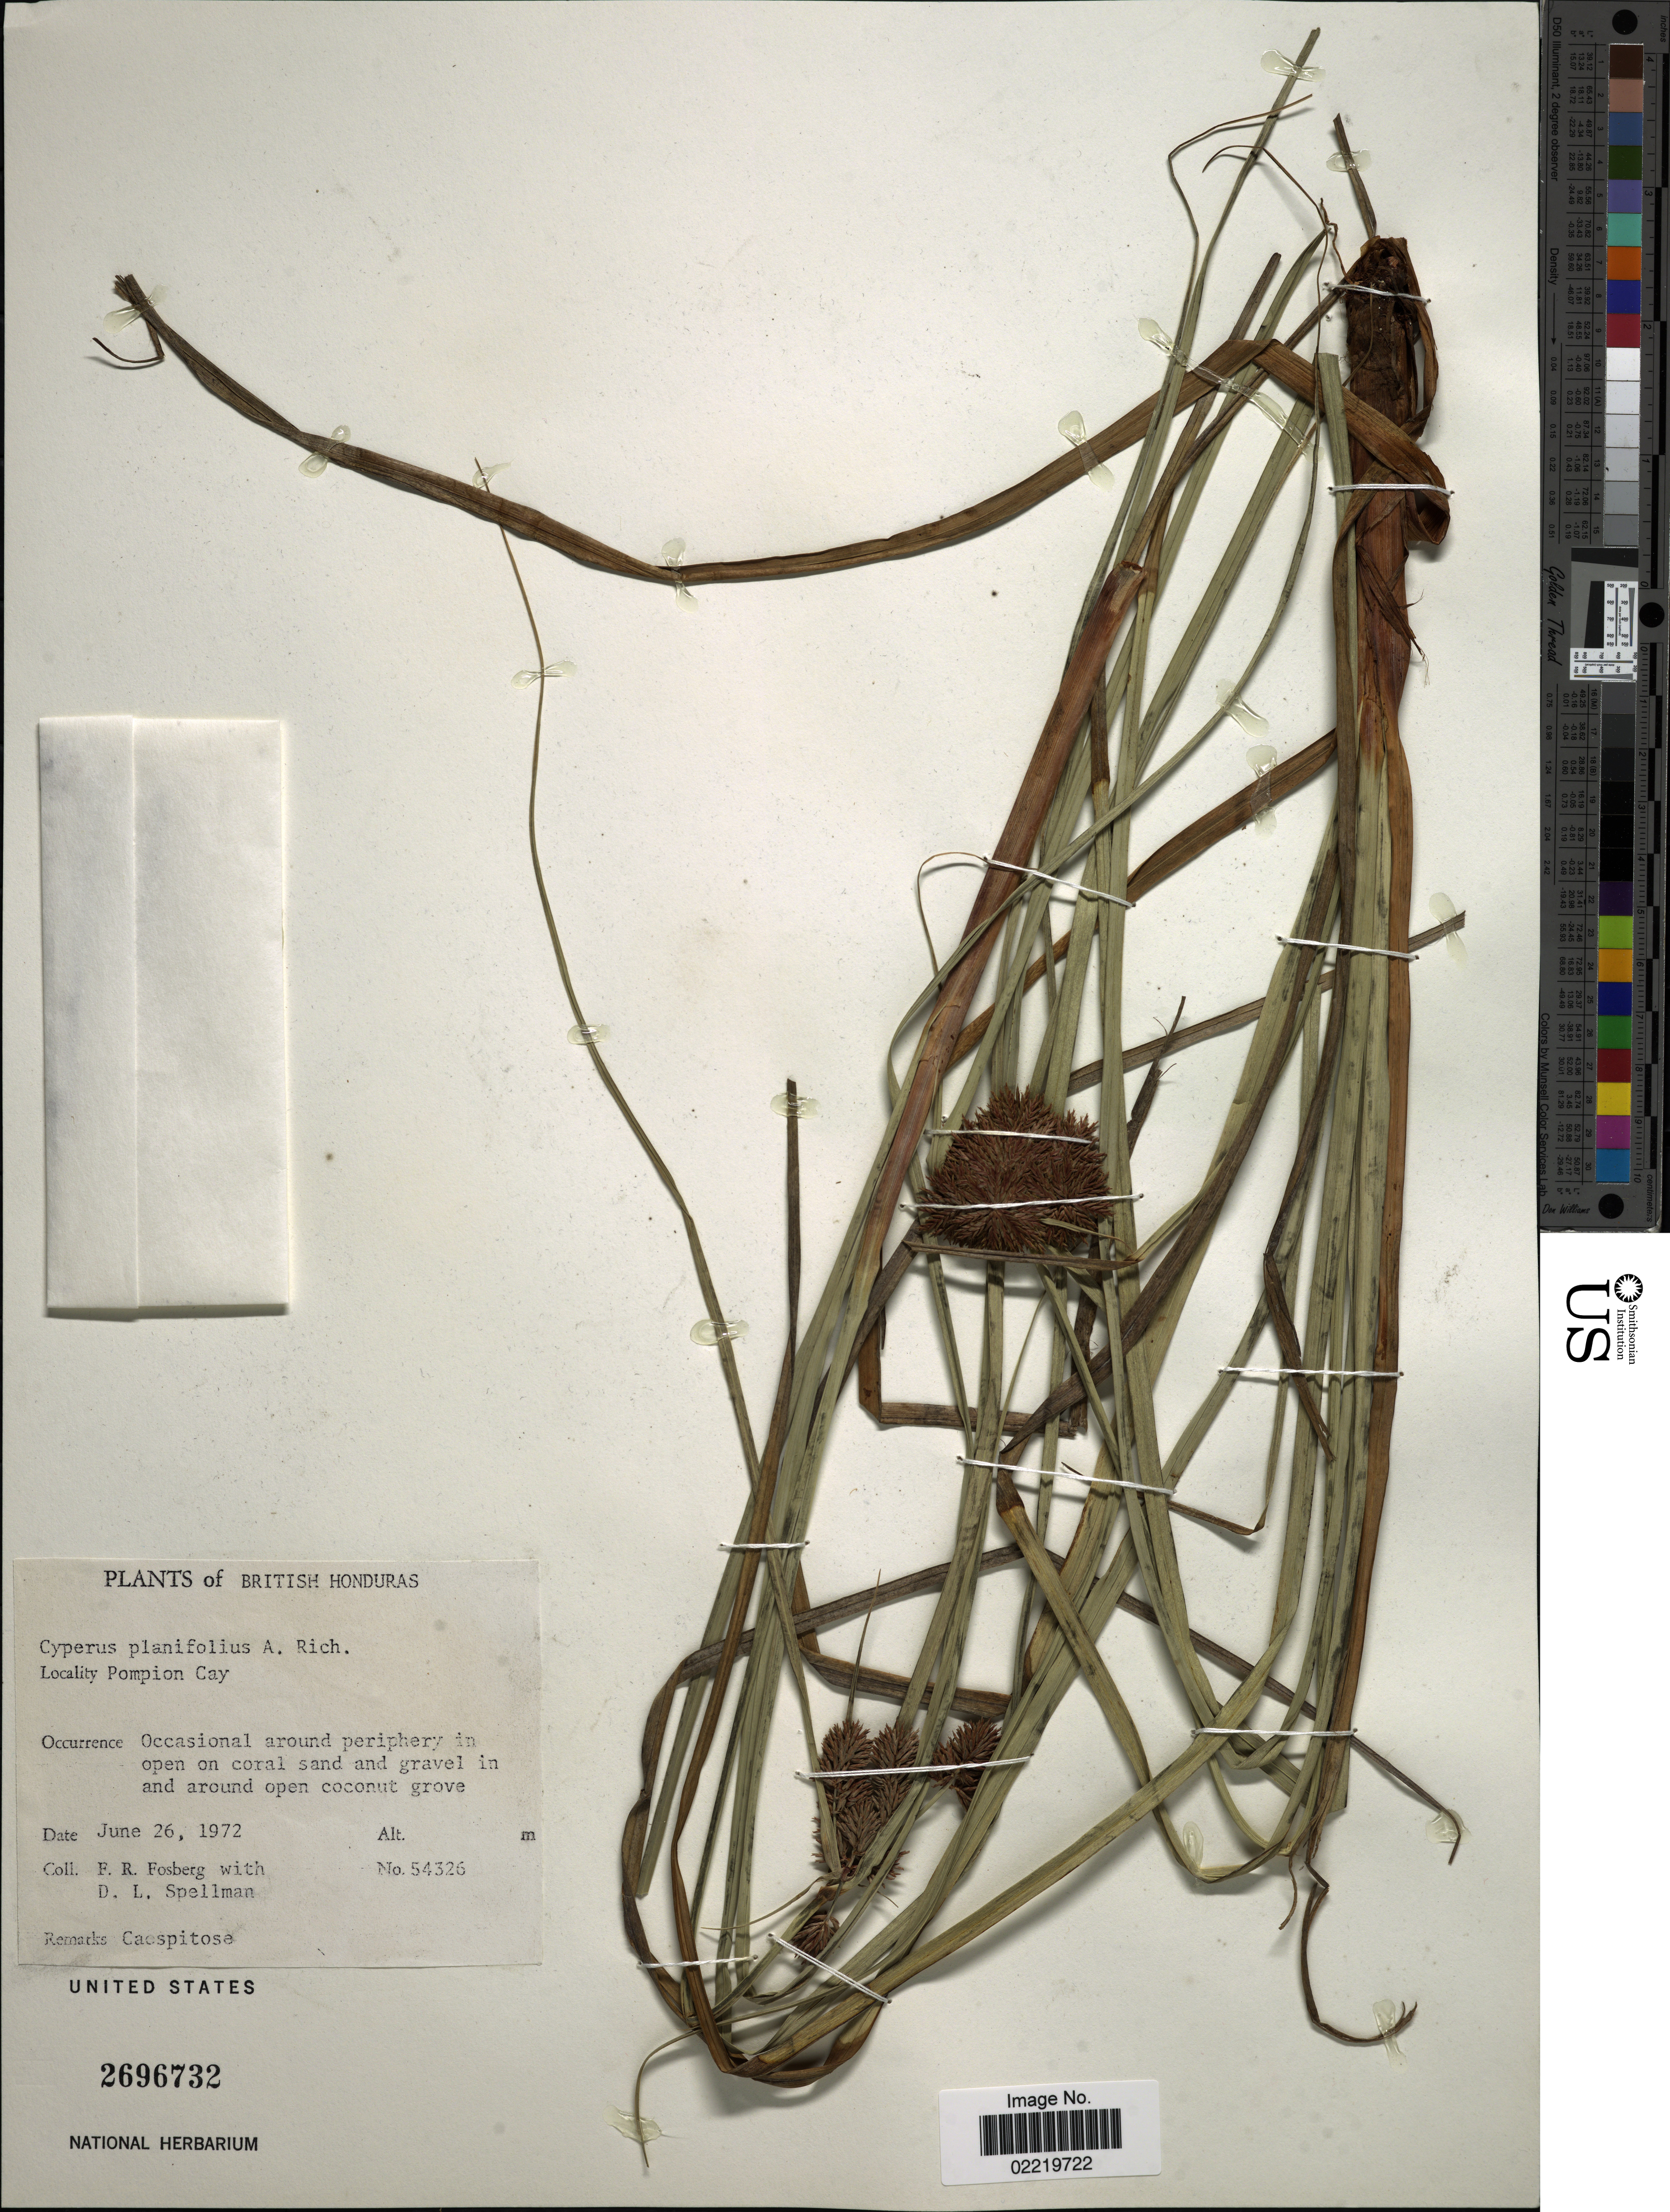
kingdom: Plantae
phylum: Tracheophyta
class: Liliopsida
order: Poales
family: Cyperaceae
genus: Cyperus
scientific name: Cyperus planifolius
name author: Rich.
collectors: F. R. Fosberg & D. L. Spellman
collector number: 54326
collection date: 1972-06-26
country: Belize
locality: British Honduras, Pompion Cay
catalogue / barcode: US 2696732